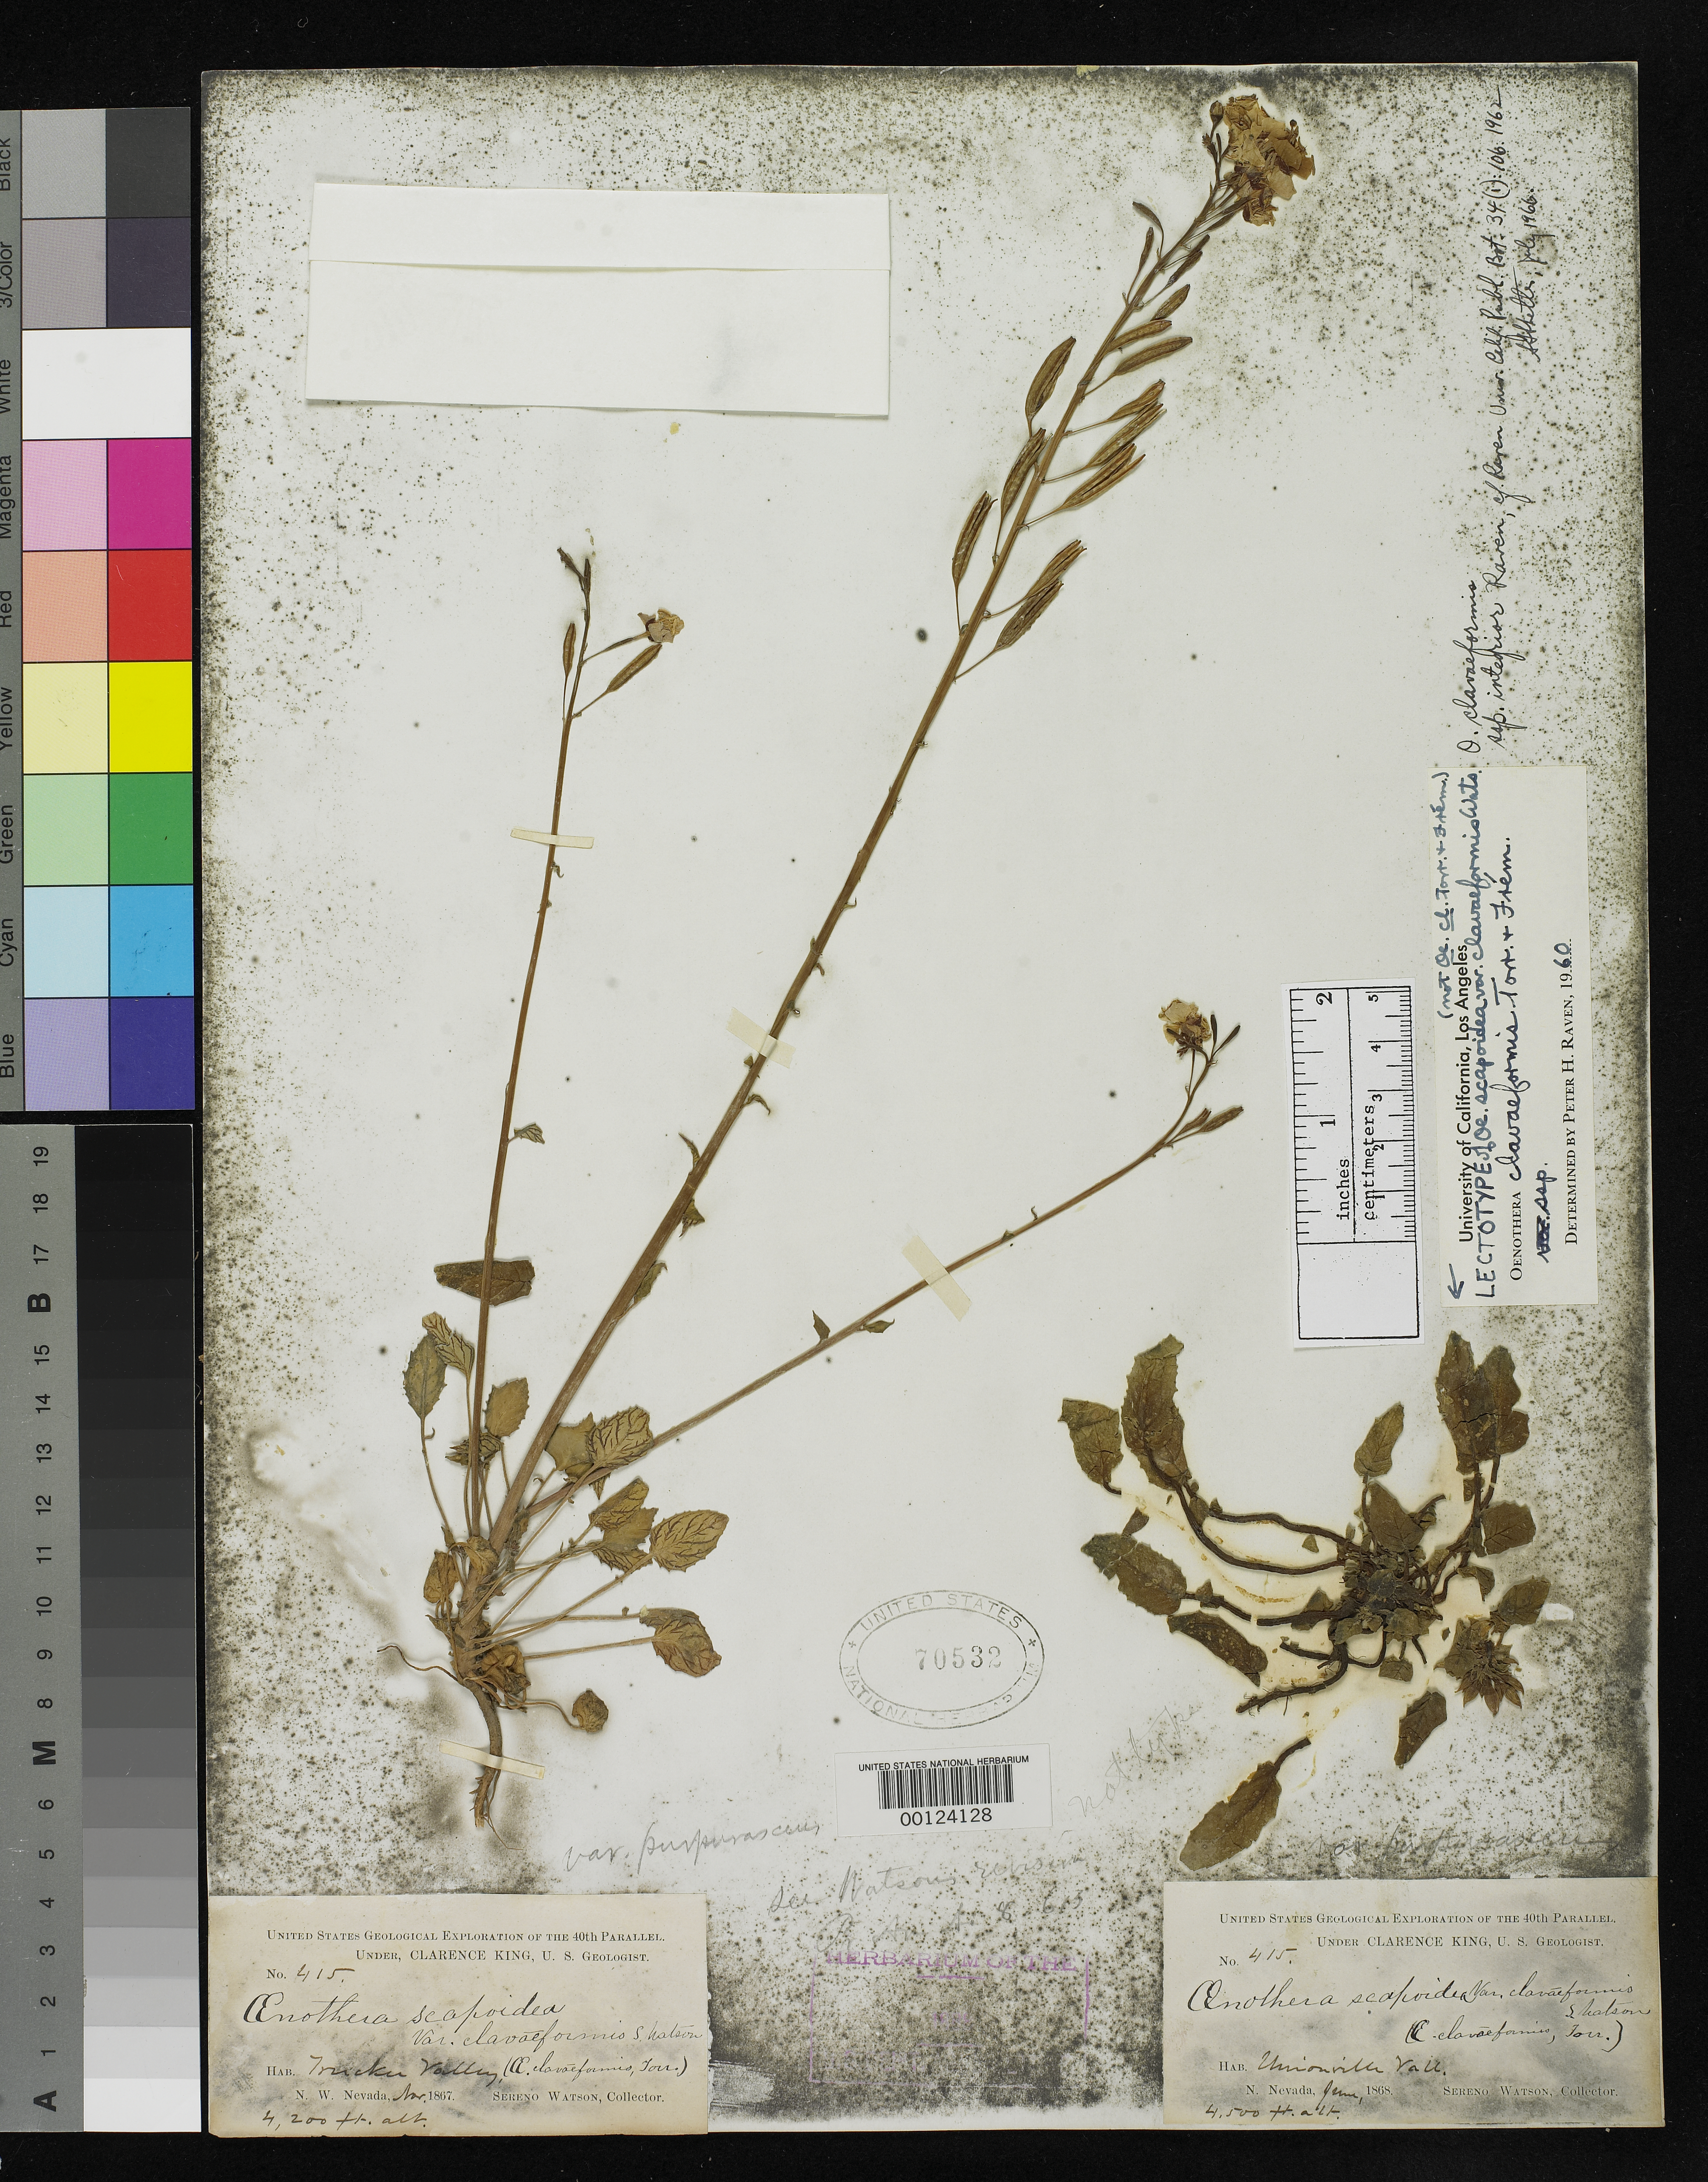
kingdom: Plantae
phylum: Tracheophyta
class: Magnoliopsida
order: Myrtales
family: Onagraceae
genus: Oenothera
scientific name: Oenothera scapoidea var. clavaeformis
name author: S. Watson in C. King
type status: Lectotype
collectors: S. Watson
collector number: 415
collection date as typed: Jun 1868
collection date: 1868-06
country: United States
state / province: Nevada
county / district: Pershing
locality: Unionville Valley.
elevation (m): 1372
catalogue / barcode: US 70532